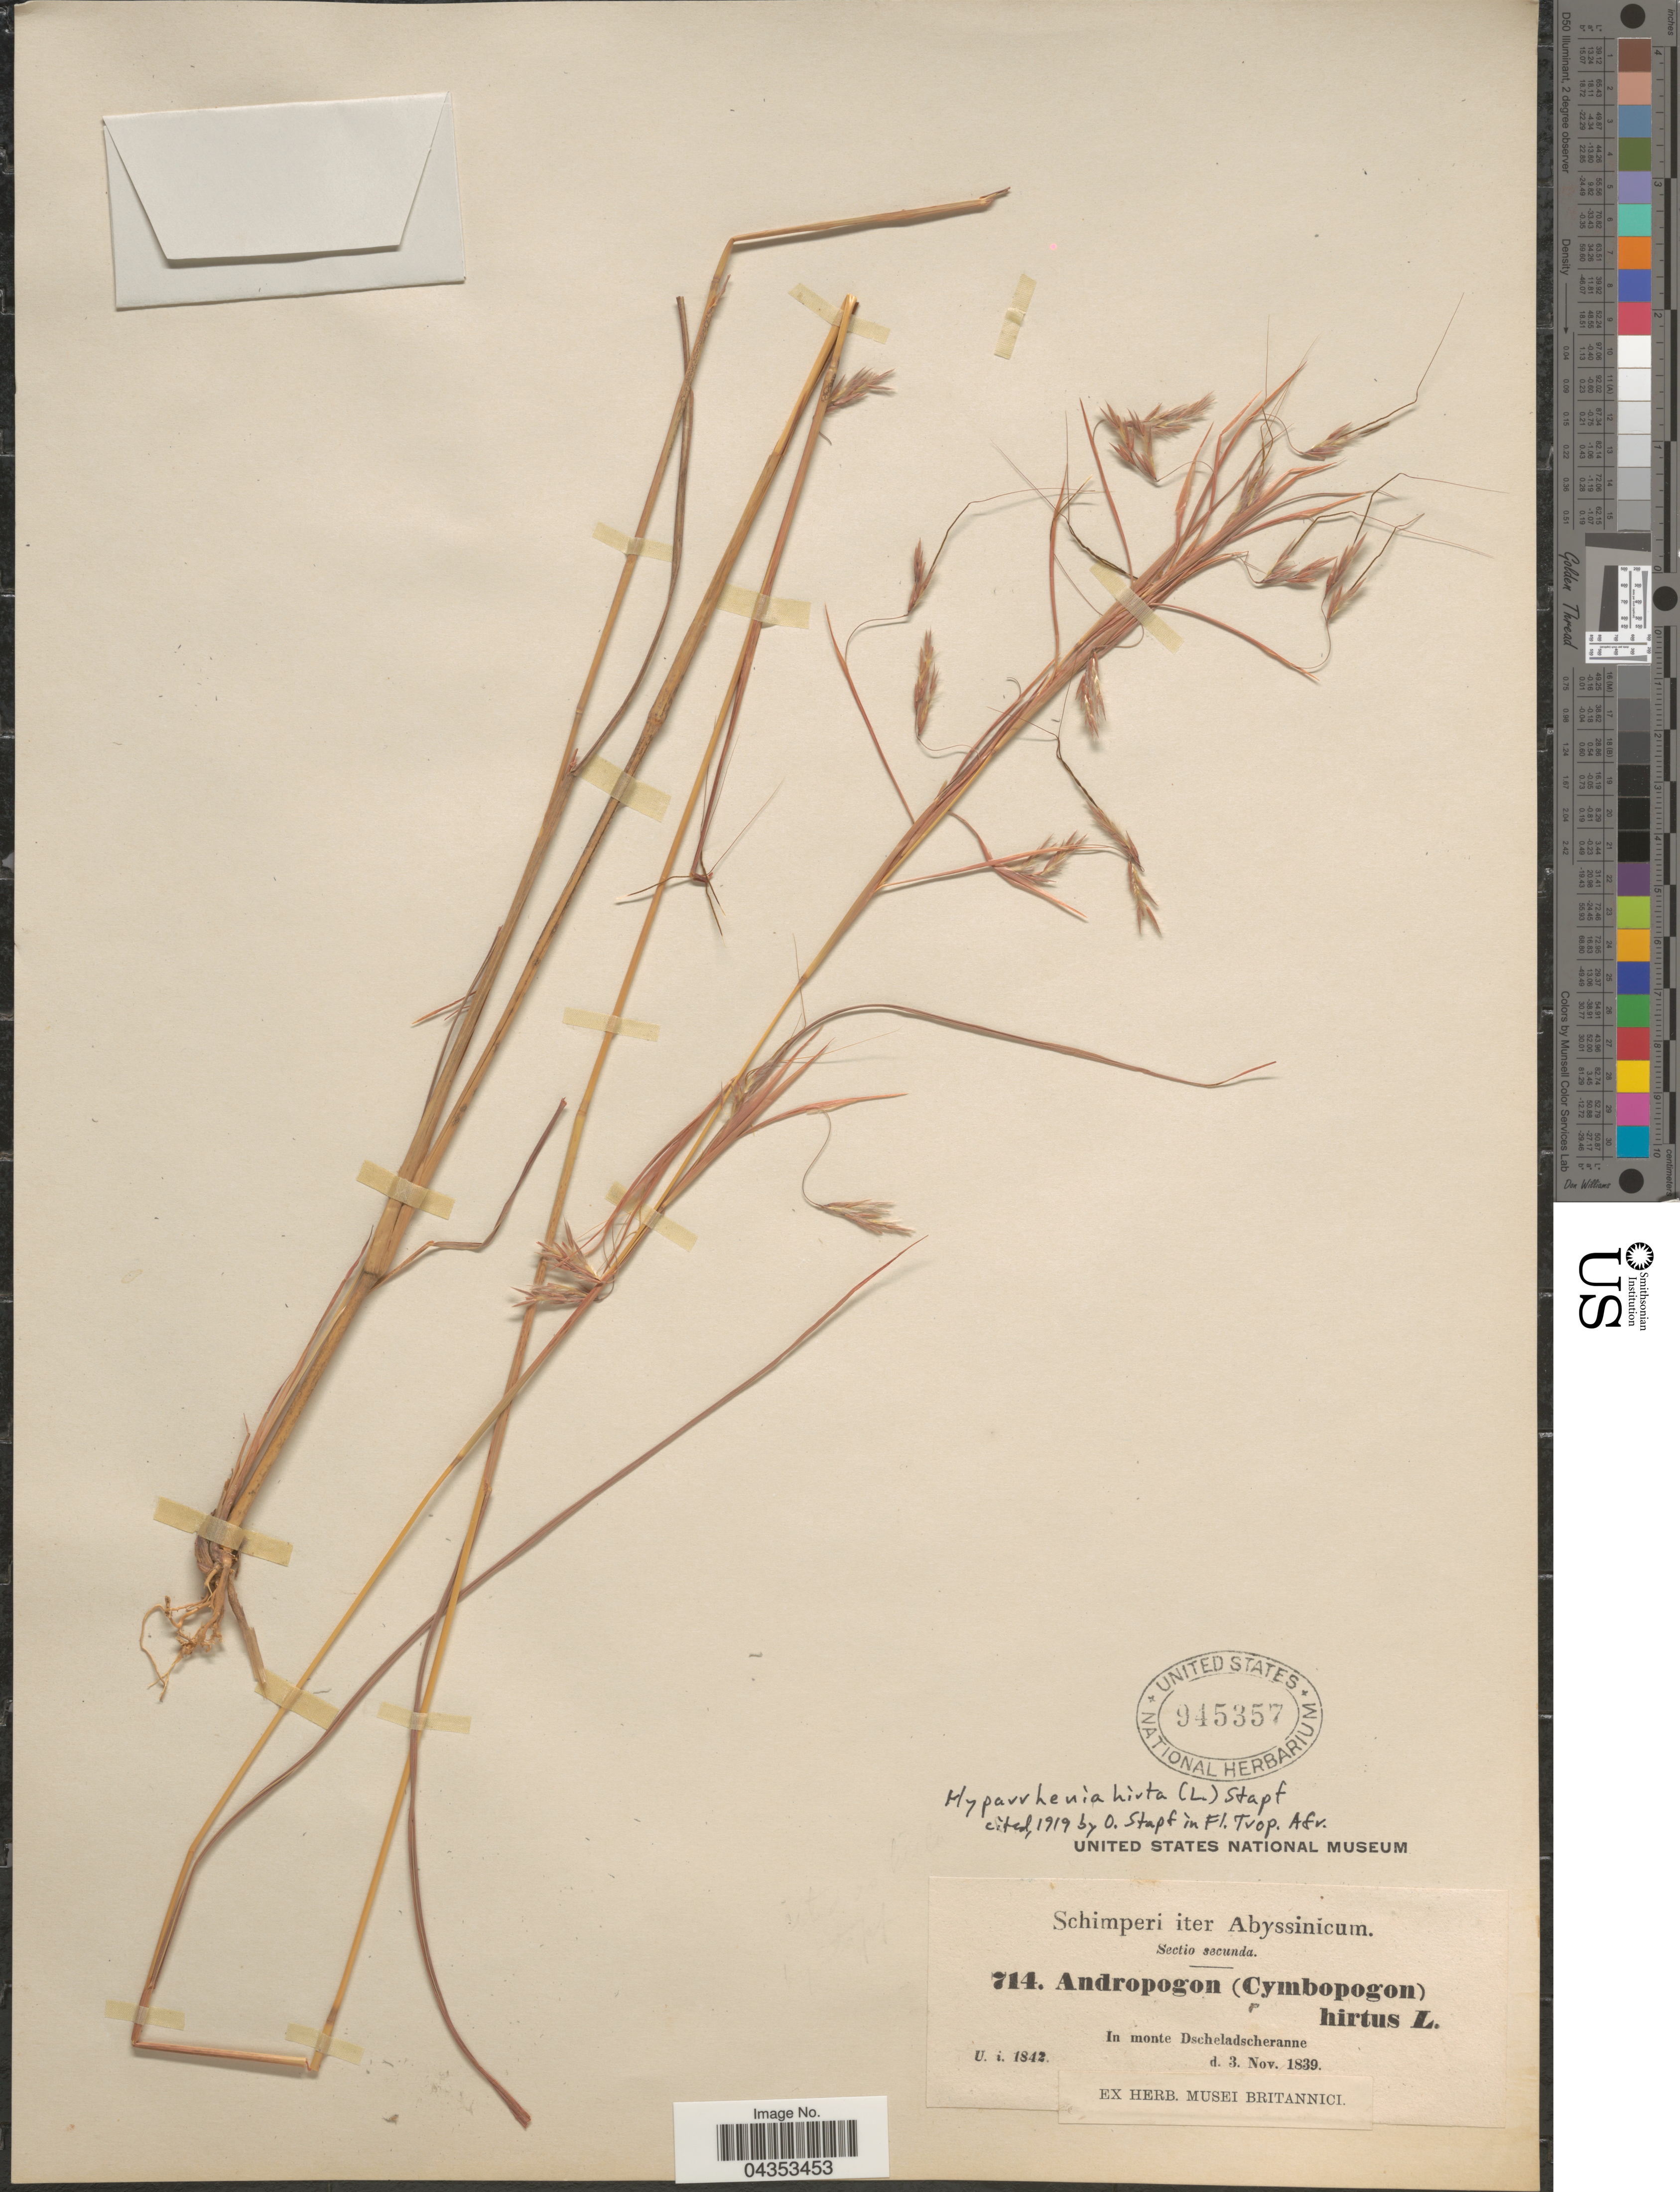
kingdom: Plantae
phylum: Tracheophyta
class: Liliopsida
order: Poales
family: Poaceae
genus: Hyparrhenia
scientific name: Hyparrhenia hirta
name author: (L.) Stapf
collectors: -. Schimper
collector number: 714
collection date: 1839-11-03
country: Ethiopia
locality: Iter Abyssinicum. In monte Dscheladscheranne.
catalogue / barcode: US 945357